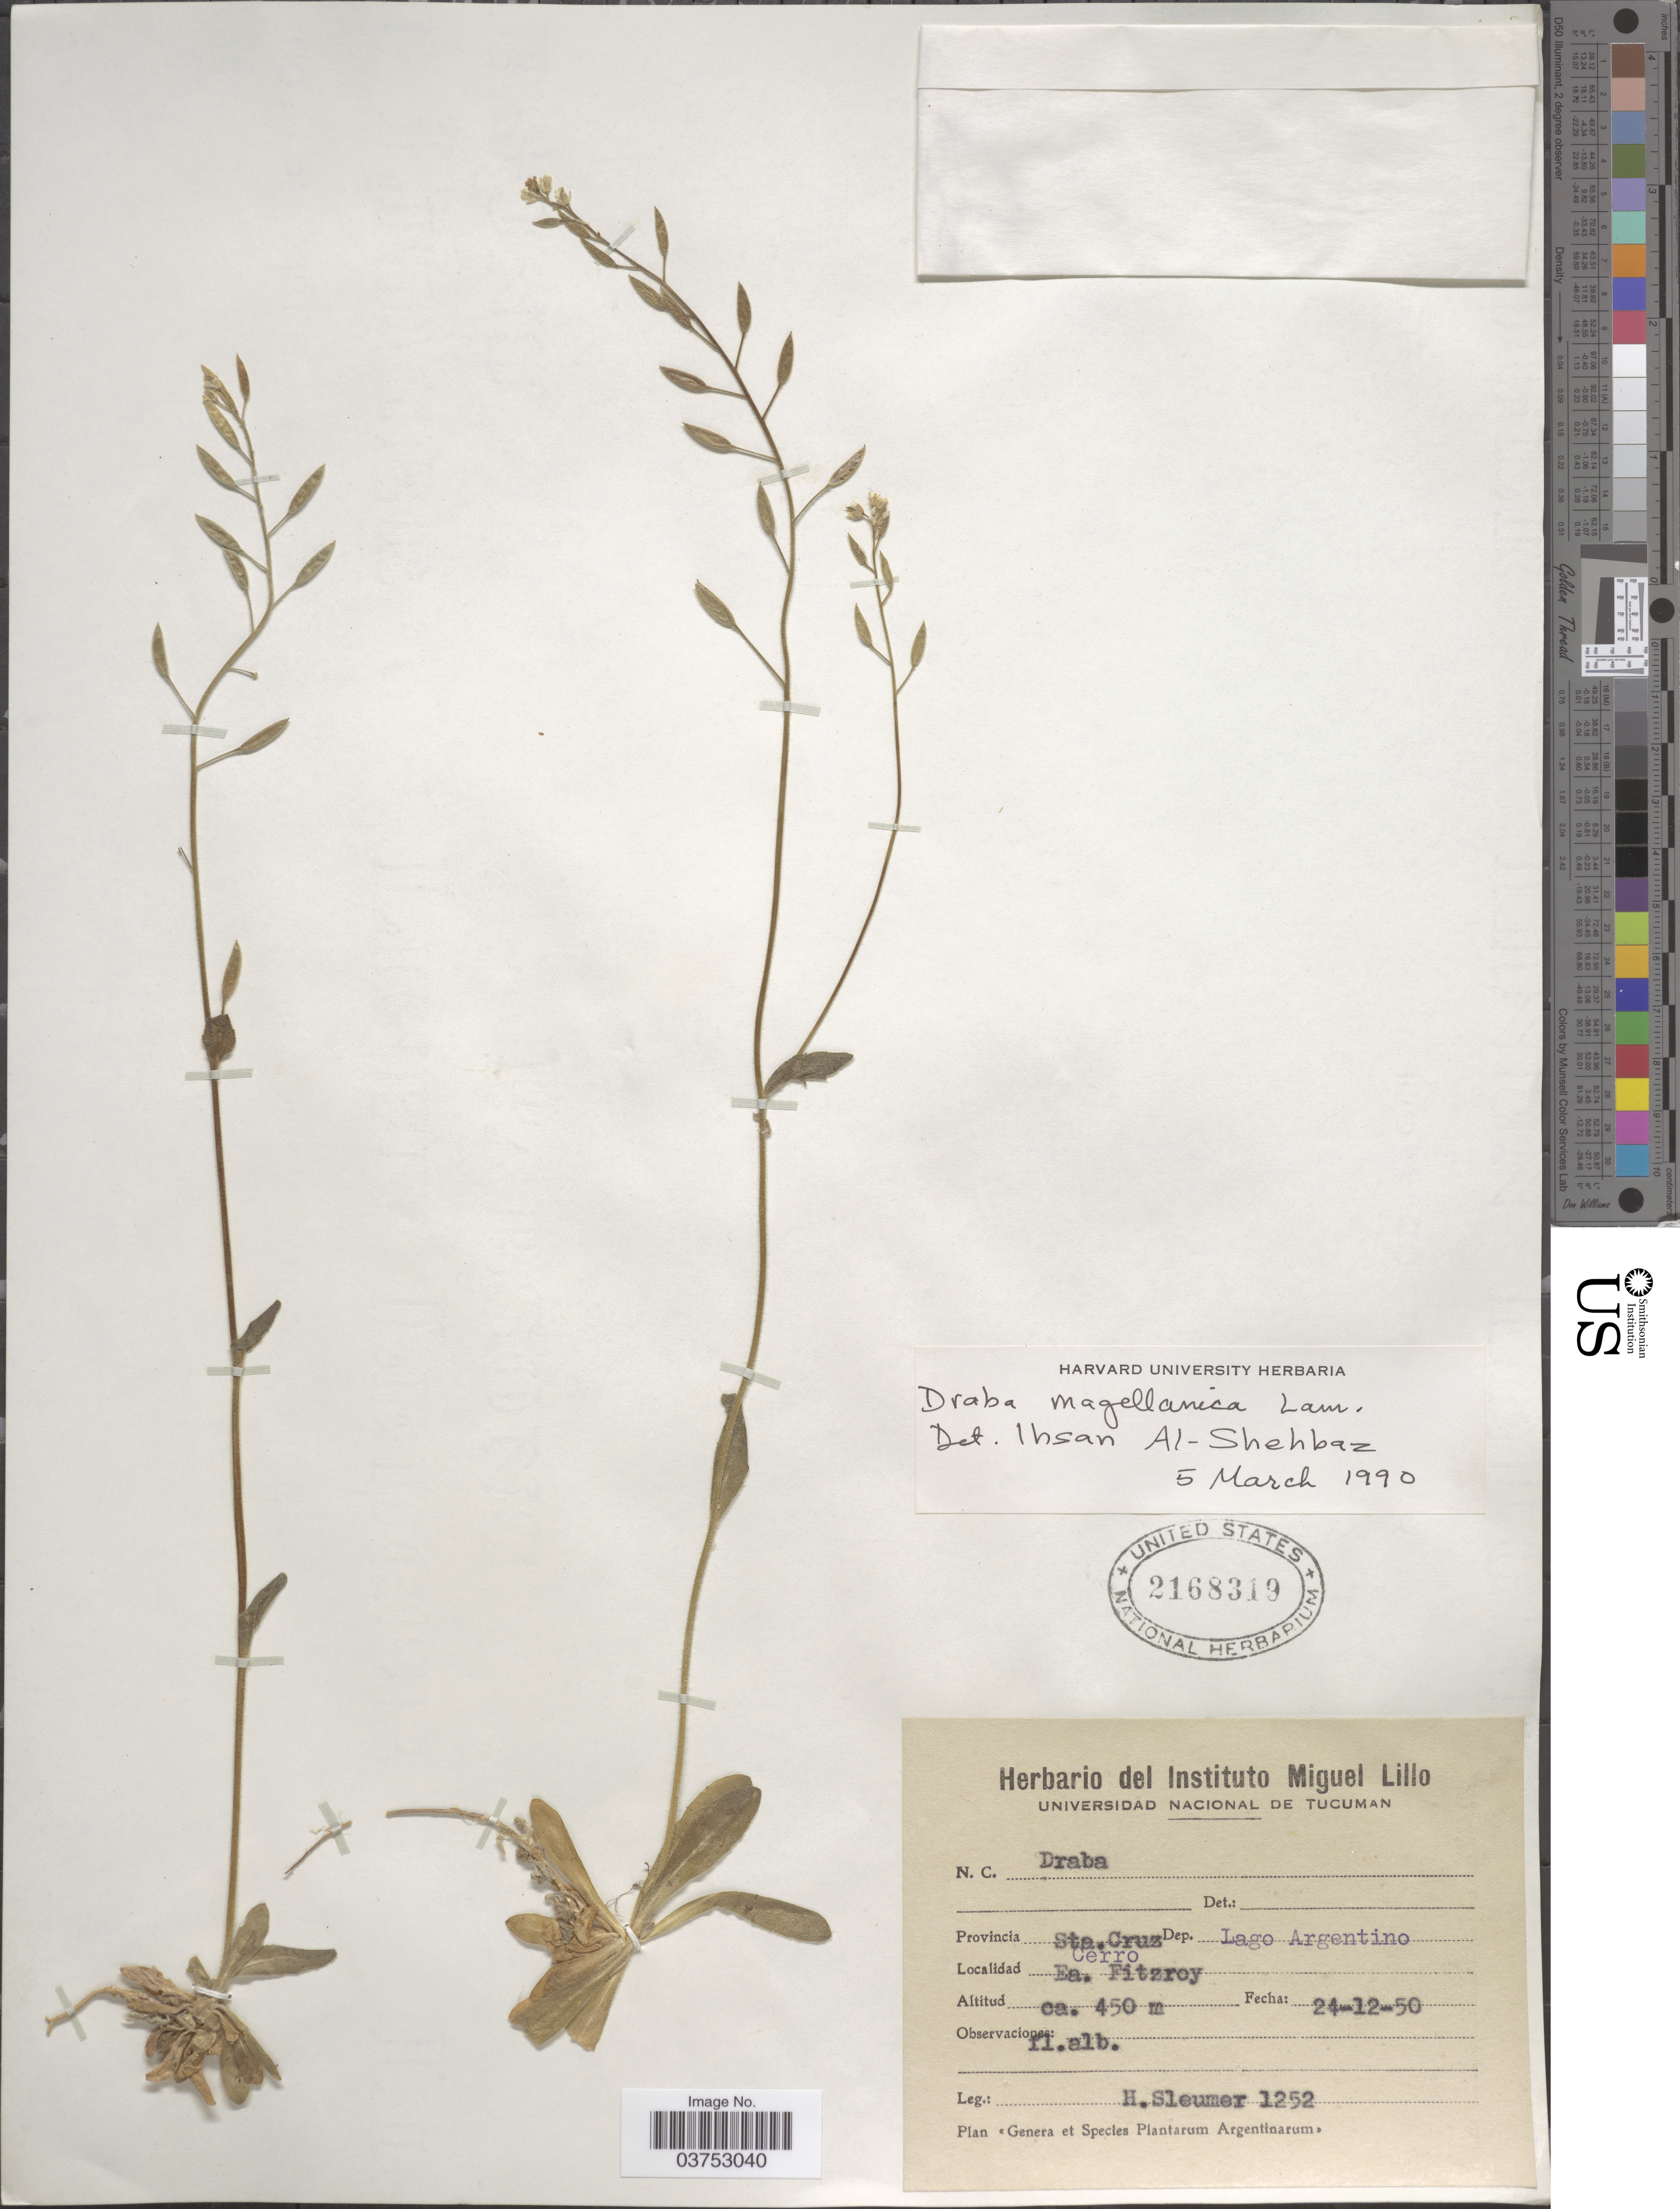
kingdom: Plantae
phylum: Tracheophyta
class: Magnoliopsida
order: Brassicales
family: Brassicaceae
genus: Draba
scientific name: Draba magellanica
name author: (A. Gray) Lam.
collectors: H. O. Sleumer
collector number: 1252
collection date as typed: Transcribed d/m/y: 24/12/50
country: Argentina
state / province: Santa Cruz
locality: Dep. Lago Argentino. Cerro Ea. Fitzroy.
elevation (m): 450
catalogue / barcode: US 2168319